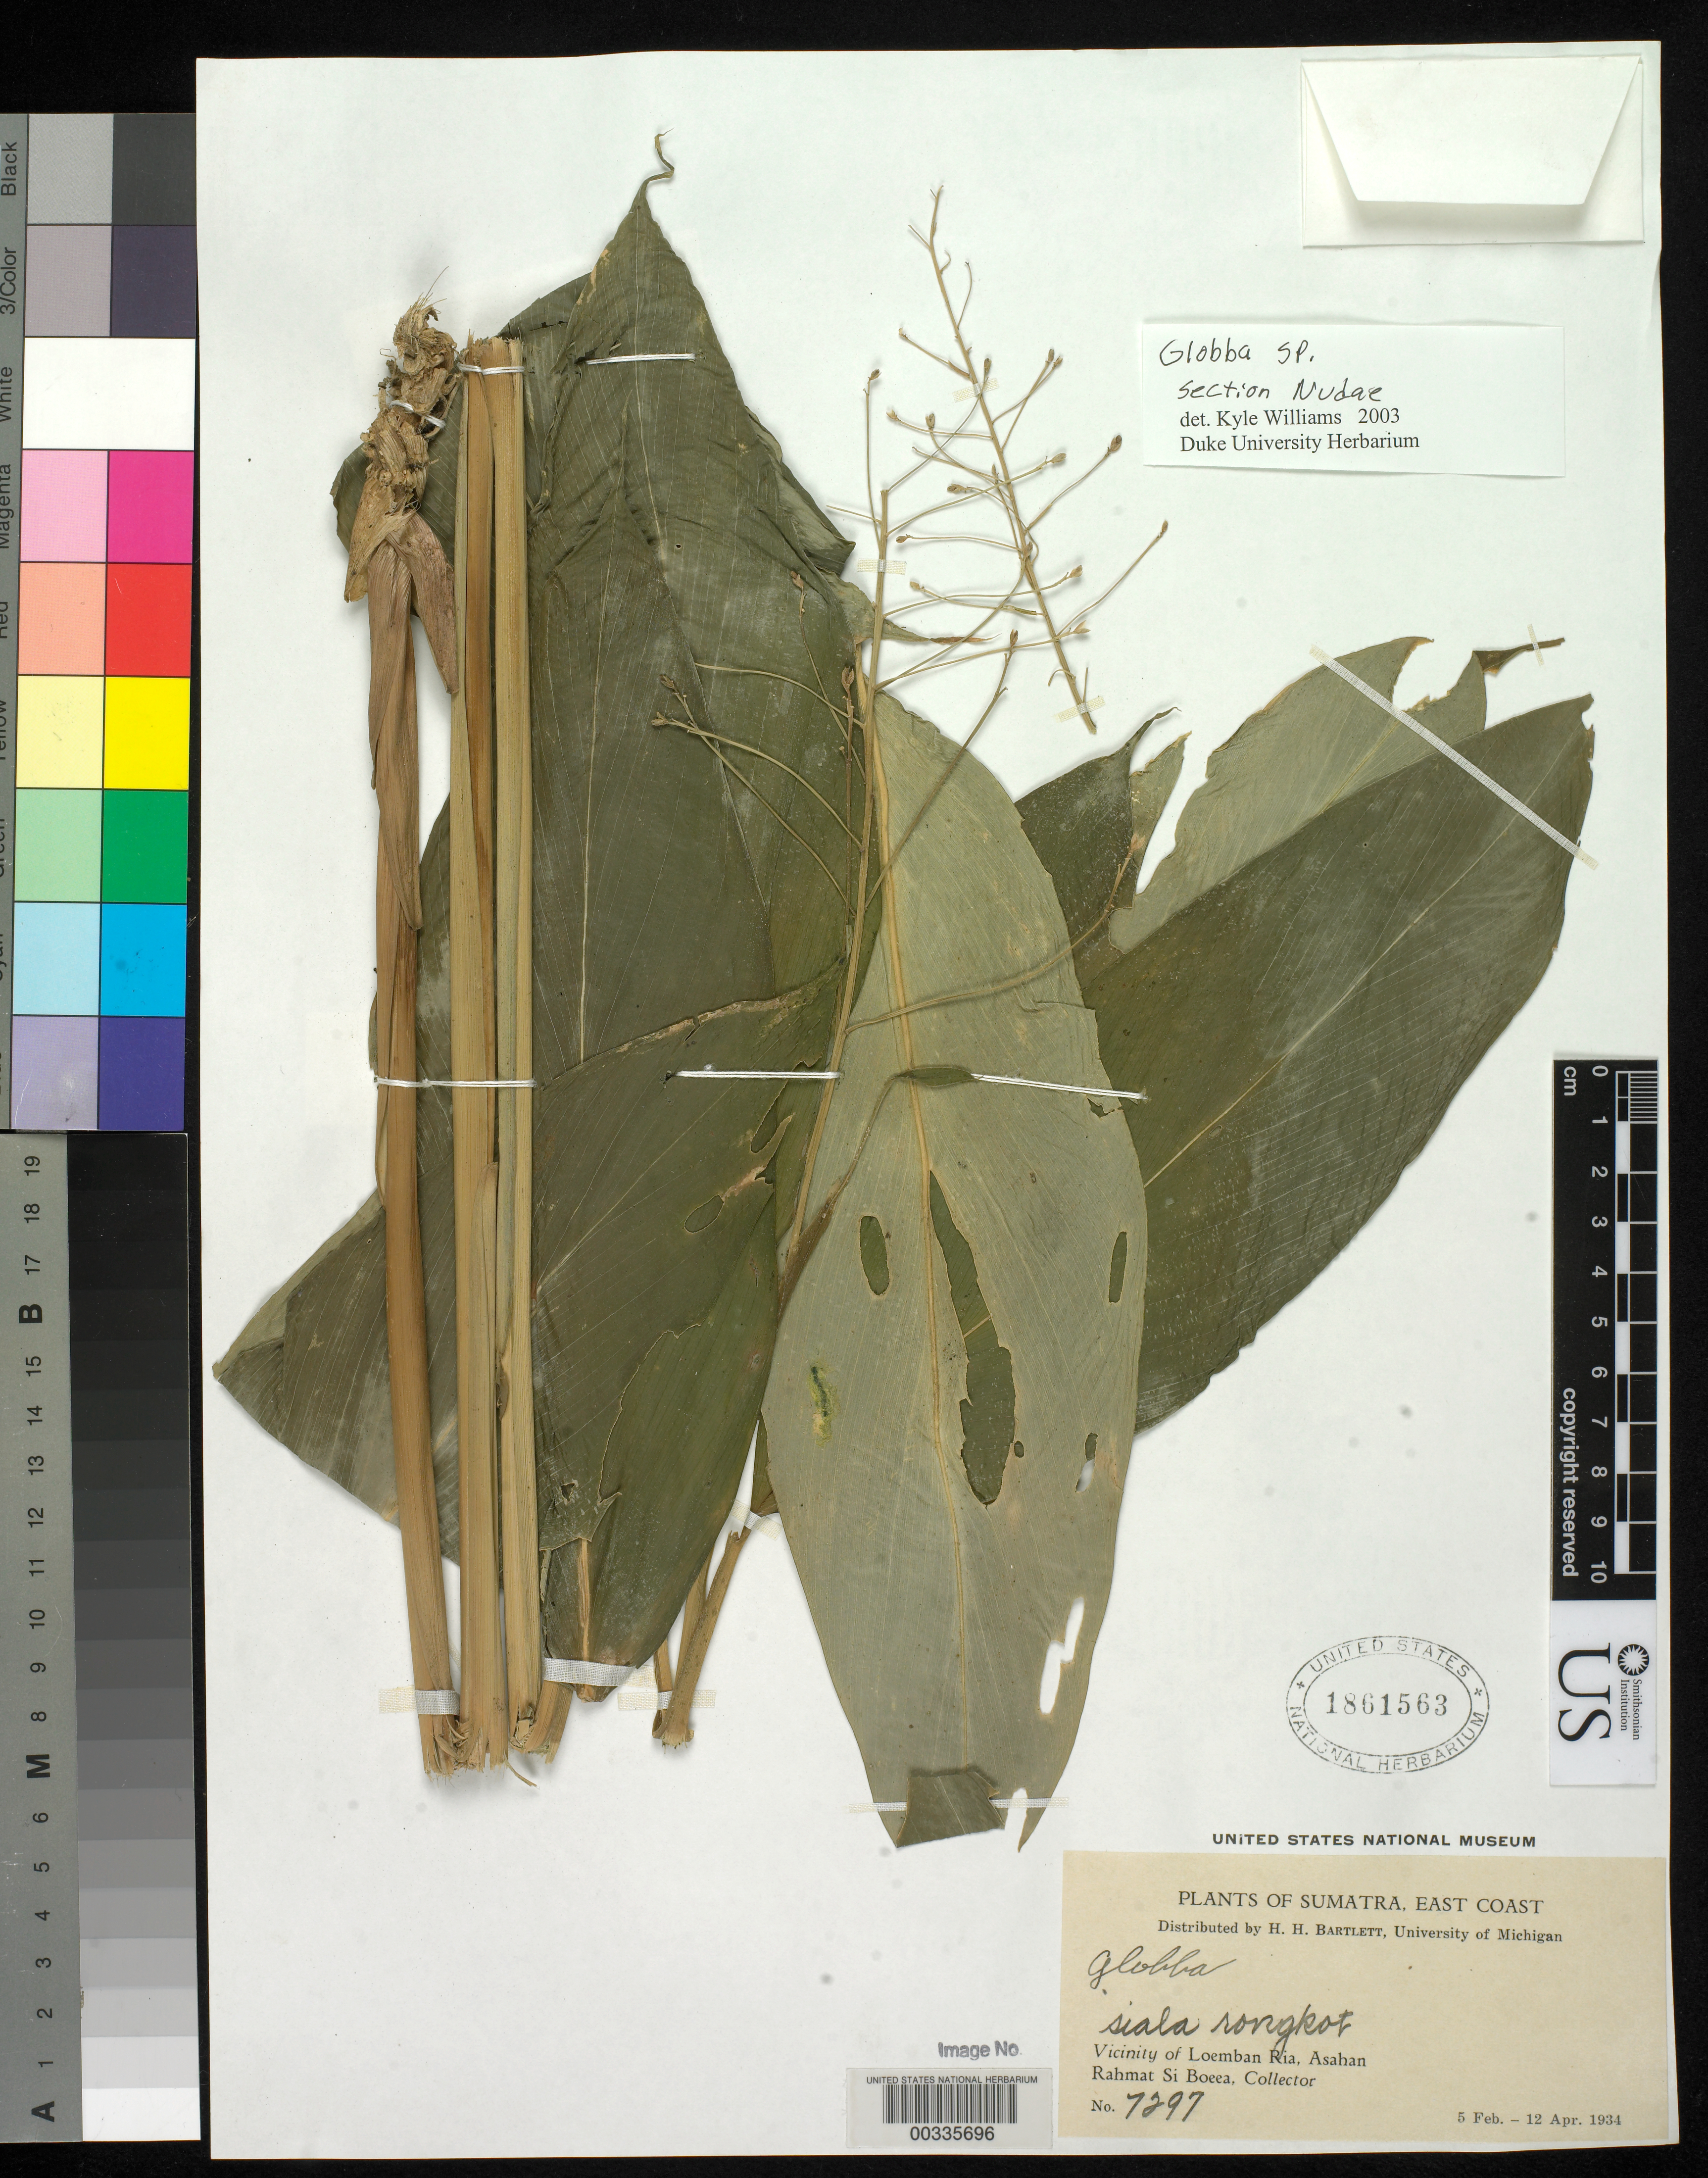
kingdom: Plantae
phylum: Tracheophyta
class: Liliopsida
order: Zingiberales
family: Zingiberaceae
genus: Globba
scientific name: Globba sp.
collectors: Rahmat Si Boeea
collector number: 7297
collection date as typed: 05 Feb 1934 to 12 Apr 1934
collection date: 1934-02-05/1934-04-12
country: Indonesia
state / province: Sumatra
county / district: Sumatera Utara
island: Sumatra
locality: Vicinity of Loemban Ria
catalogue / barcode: US 1861563